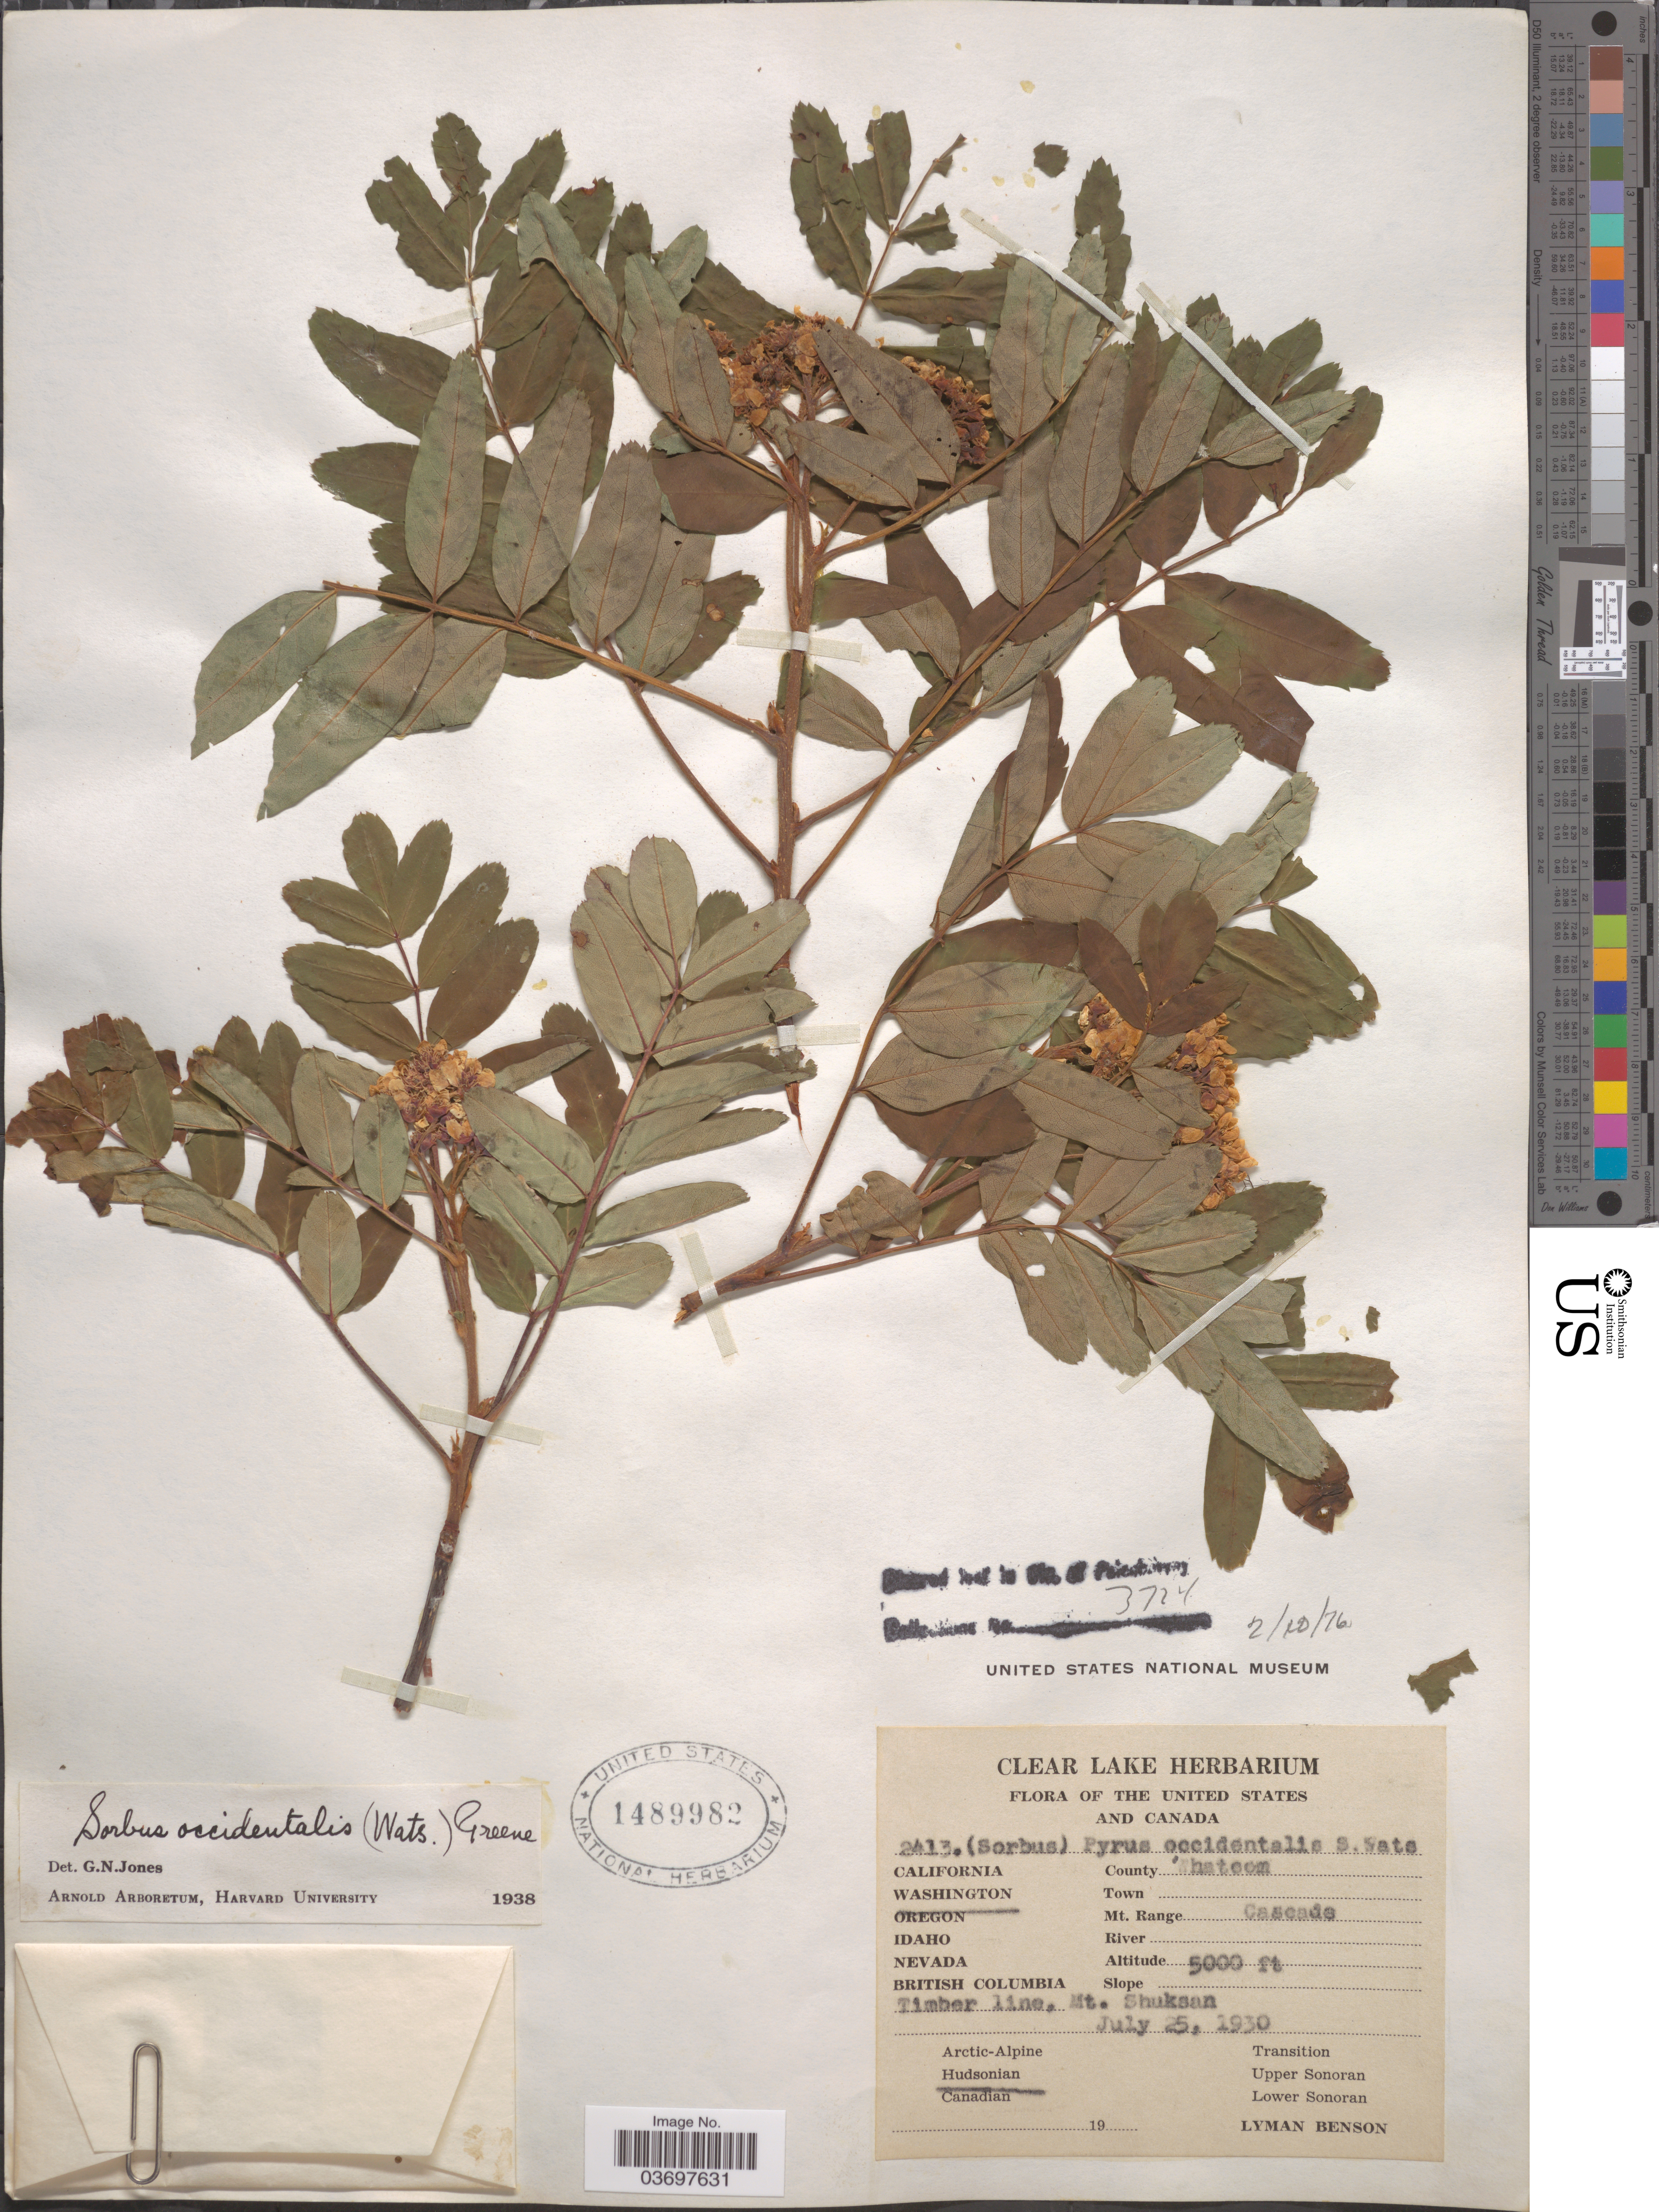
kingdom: Plantae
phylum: Tracheophyta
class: Magnoliopsida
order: Rosales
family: Rosaceae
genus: Sorbus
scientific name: Sorbus pumila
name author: Raf.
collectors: L. D. Benson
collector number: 2413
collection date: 1930-07-25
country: United States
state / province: Washington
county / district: Whatcom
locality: County Whatcom. Mt. Range Cascade. Timber line, Mt. Shuksan. Hudsonian.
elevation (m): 1524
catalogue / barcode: US 1489982